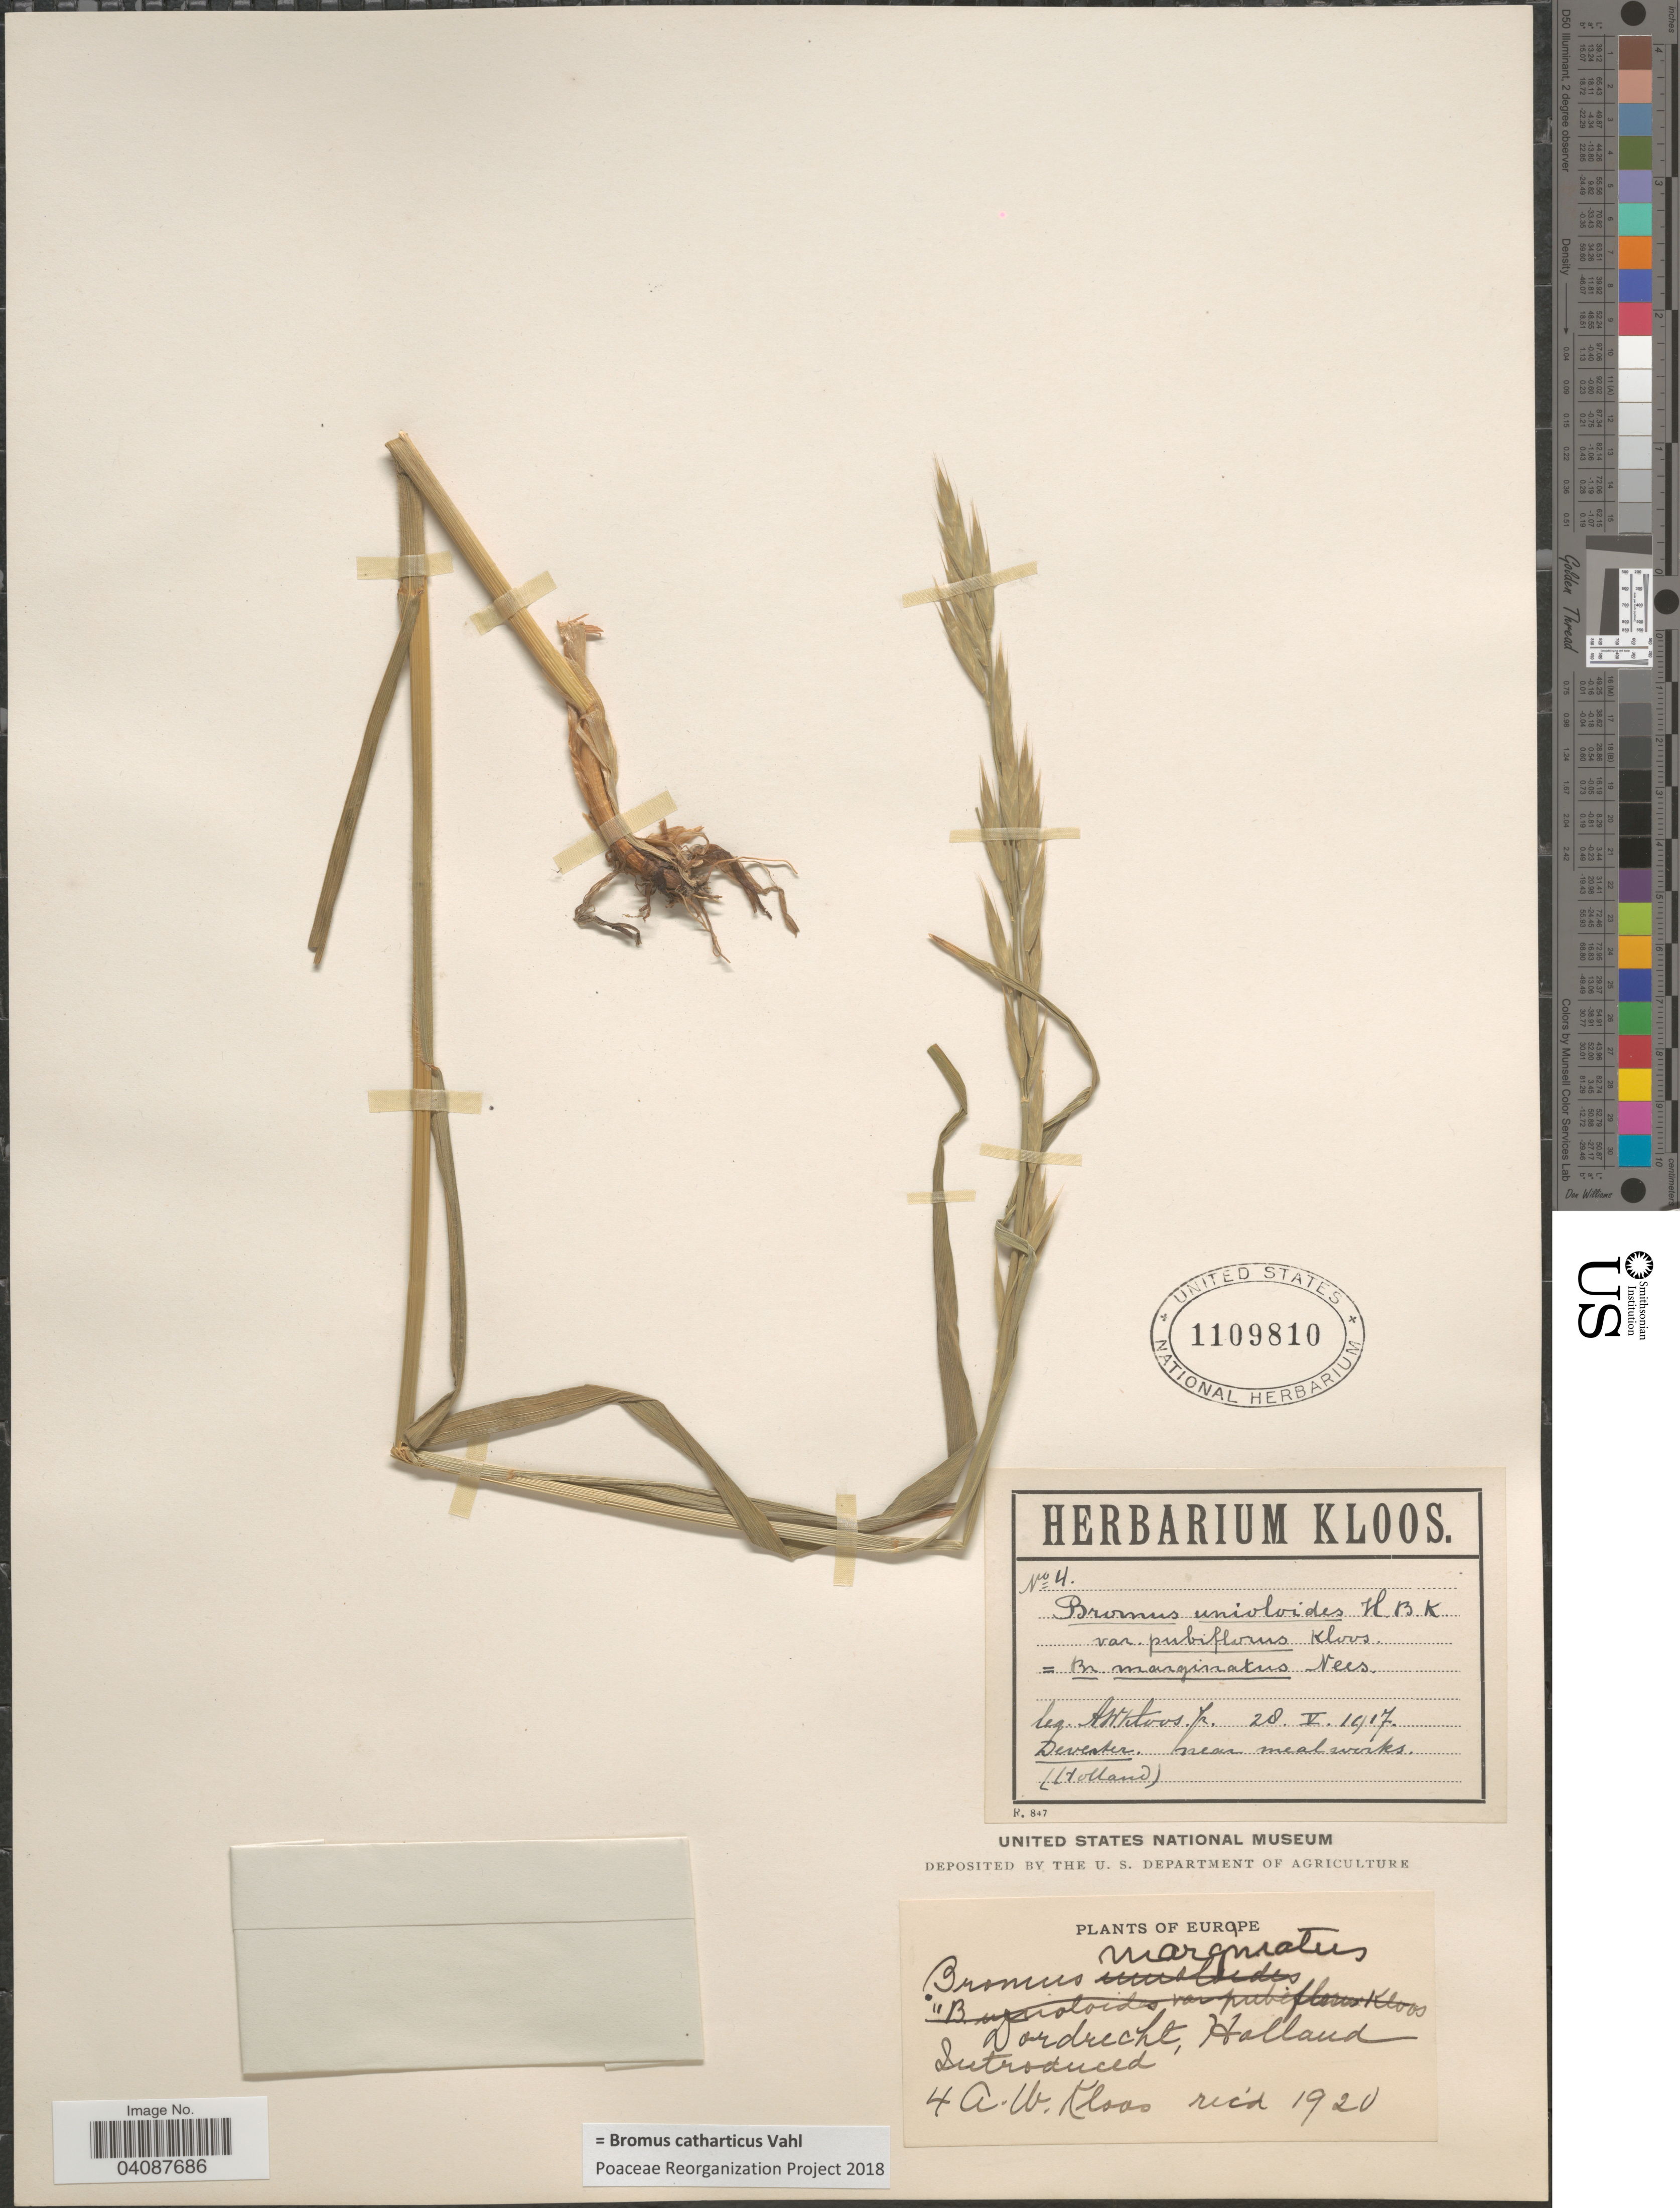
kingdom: Plantae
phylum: Tracheophyta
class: Liliopsida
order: Poales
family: Poaceae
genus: Bromus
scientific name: Bromus catharticus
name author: Vahl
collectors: A. W. Kloos, Jr.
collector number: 4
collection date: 1917-05-28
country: Netherlands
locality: Deventer, near mealworks, (Holland).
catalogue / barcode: US 1109810